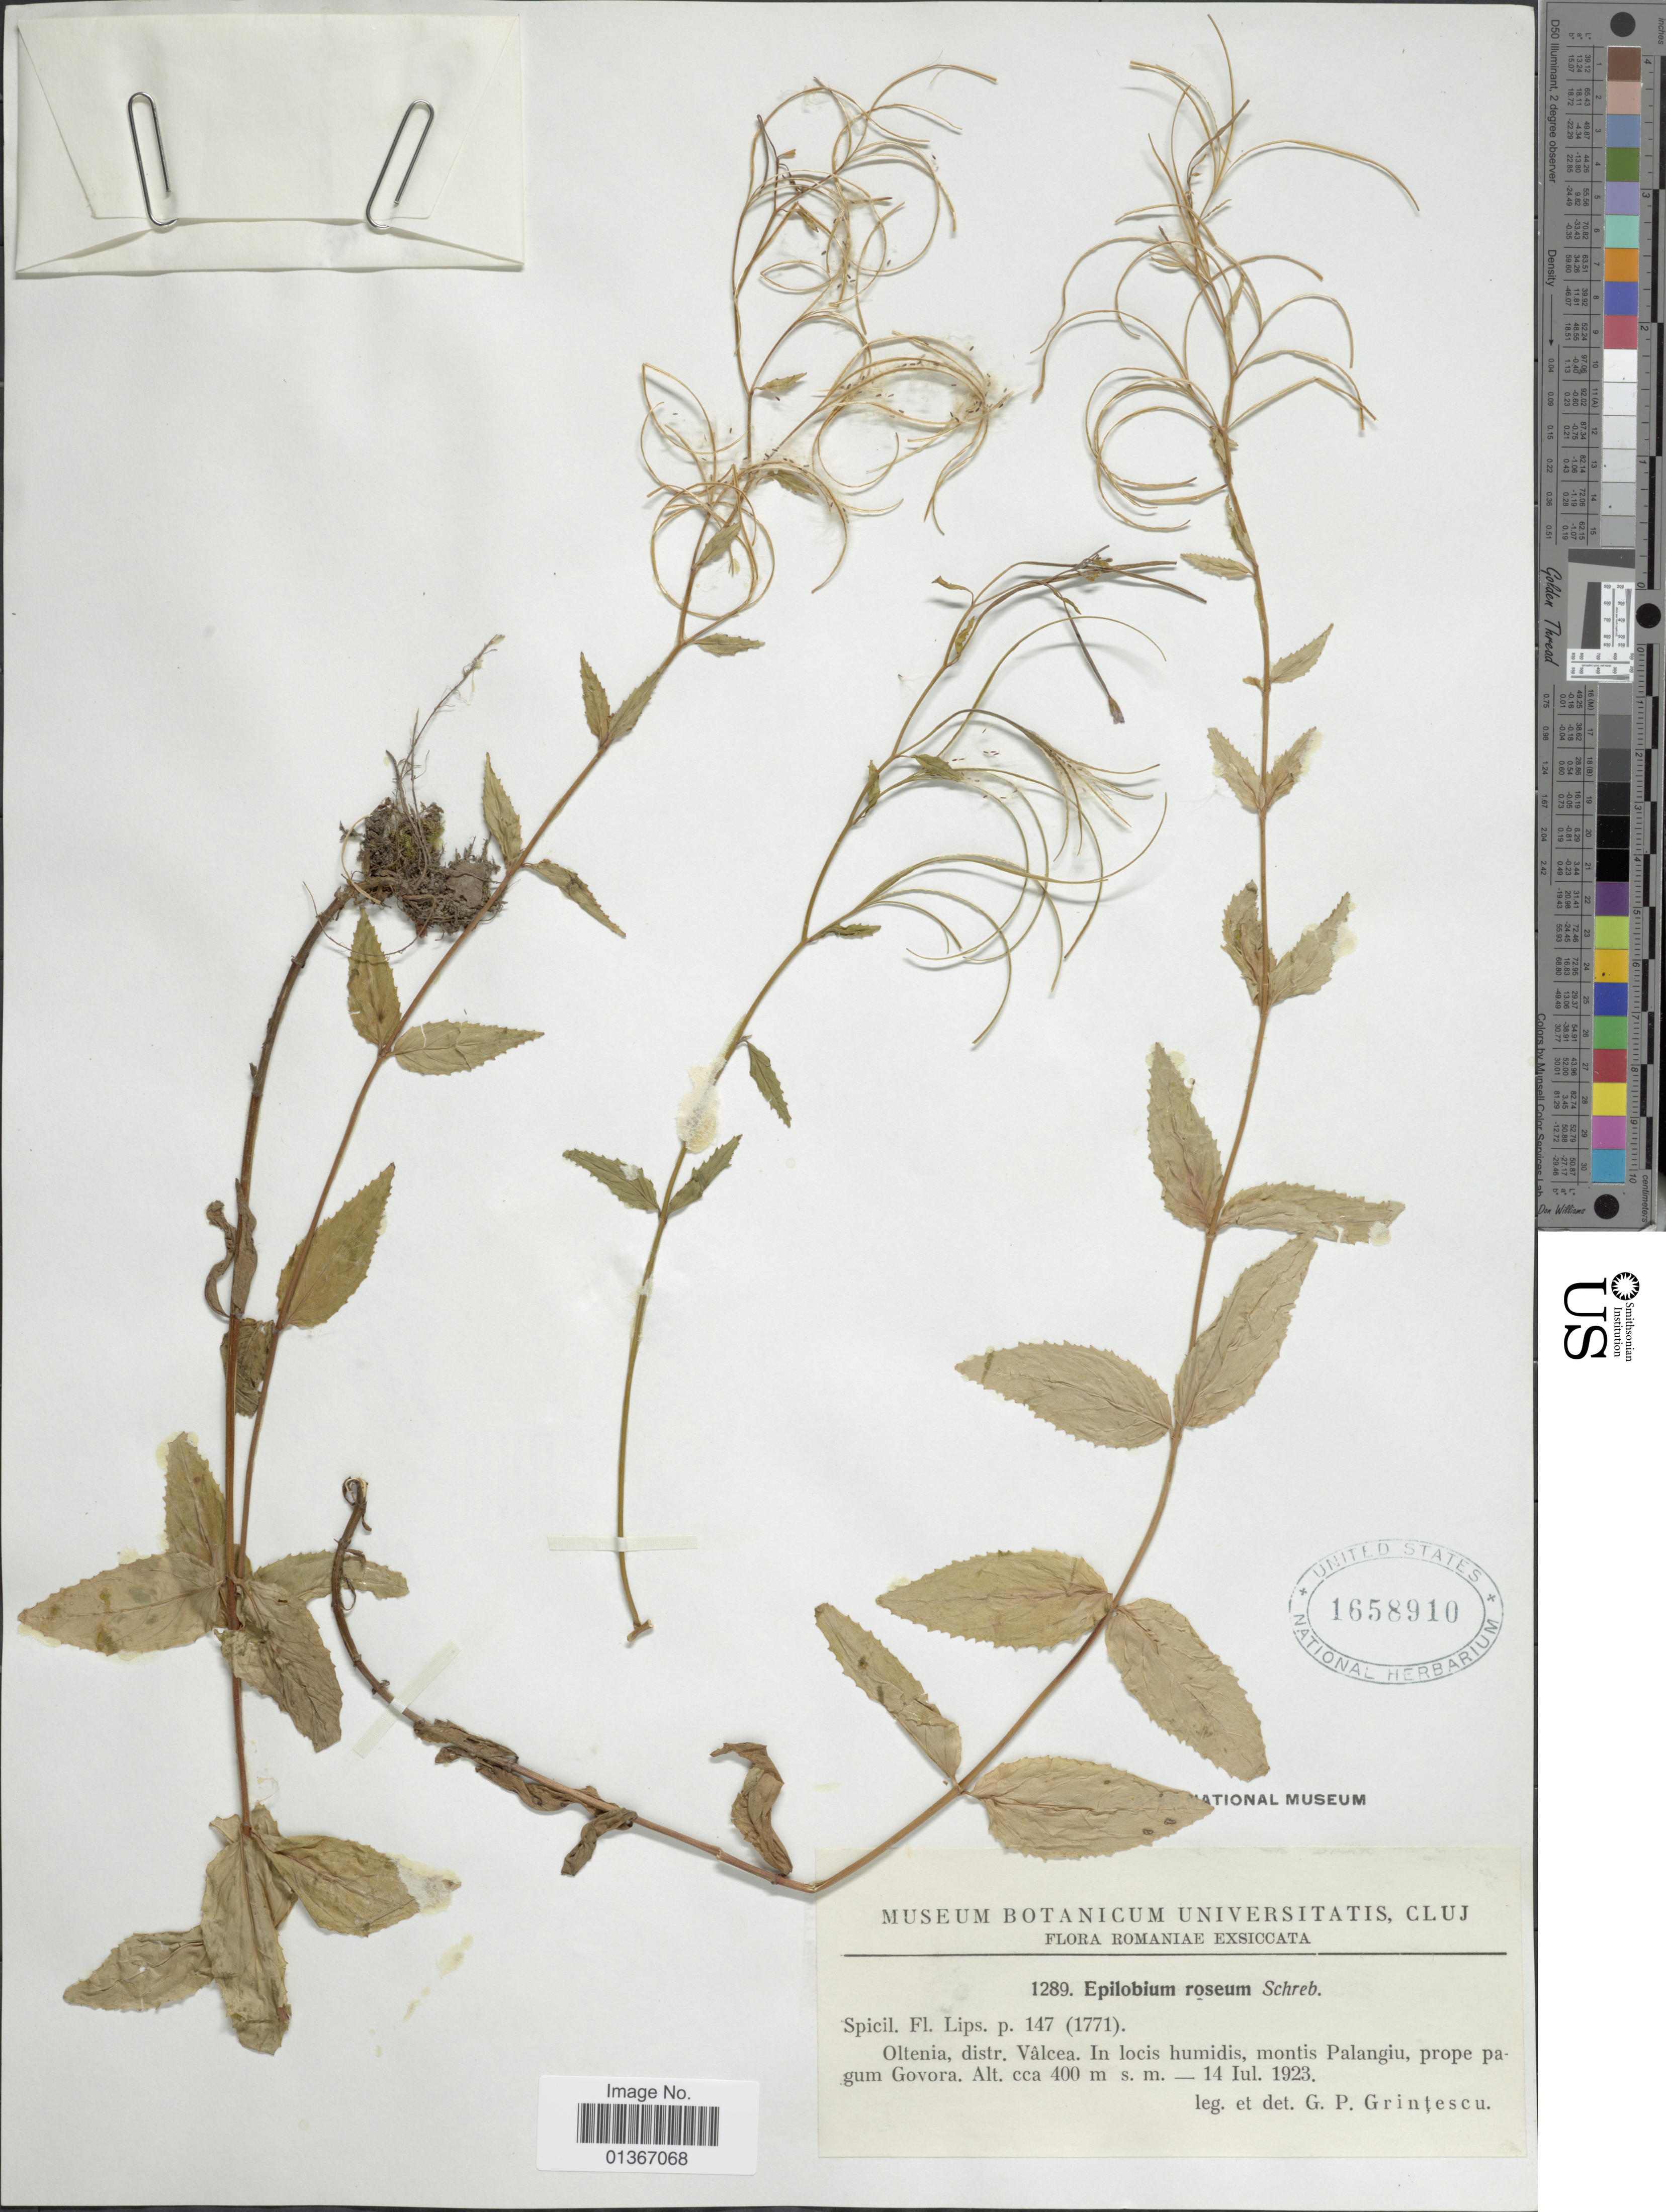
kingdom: Plantae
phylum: Tracheophyta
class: Magnoliopsida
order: Myrtales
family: Onagraceae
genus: Epilobium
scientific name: Epilobium roseum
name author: Schreb.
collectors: G. Grintescu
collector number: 1289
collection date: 1923-07-14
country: Romania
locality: Oltenia, distr. Vâlcea. In locis humidis, montis Palangiu, prope pagum Govora.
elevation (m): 400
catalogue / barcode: US 1658910